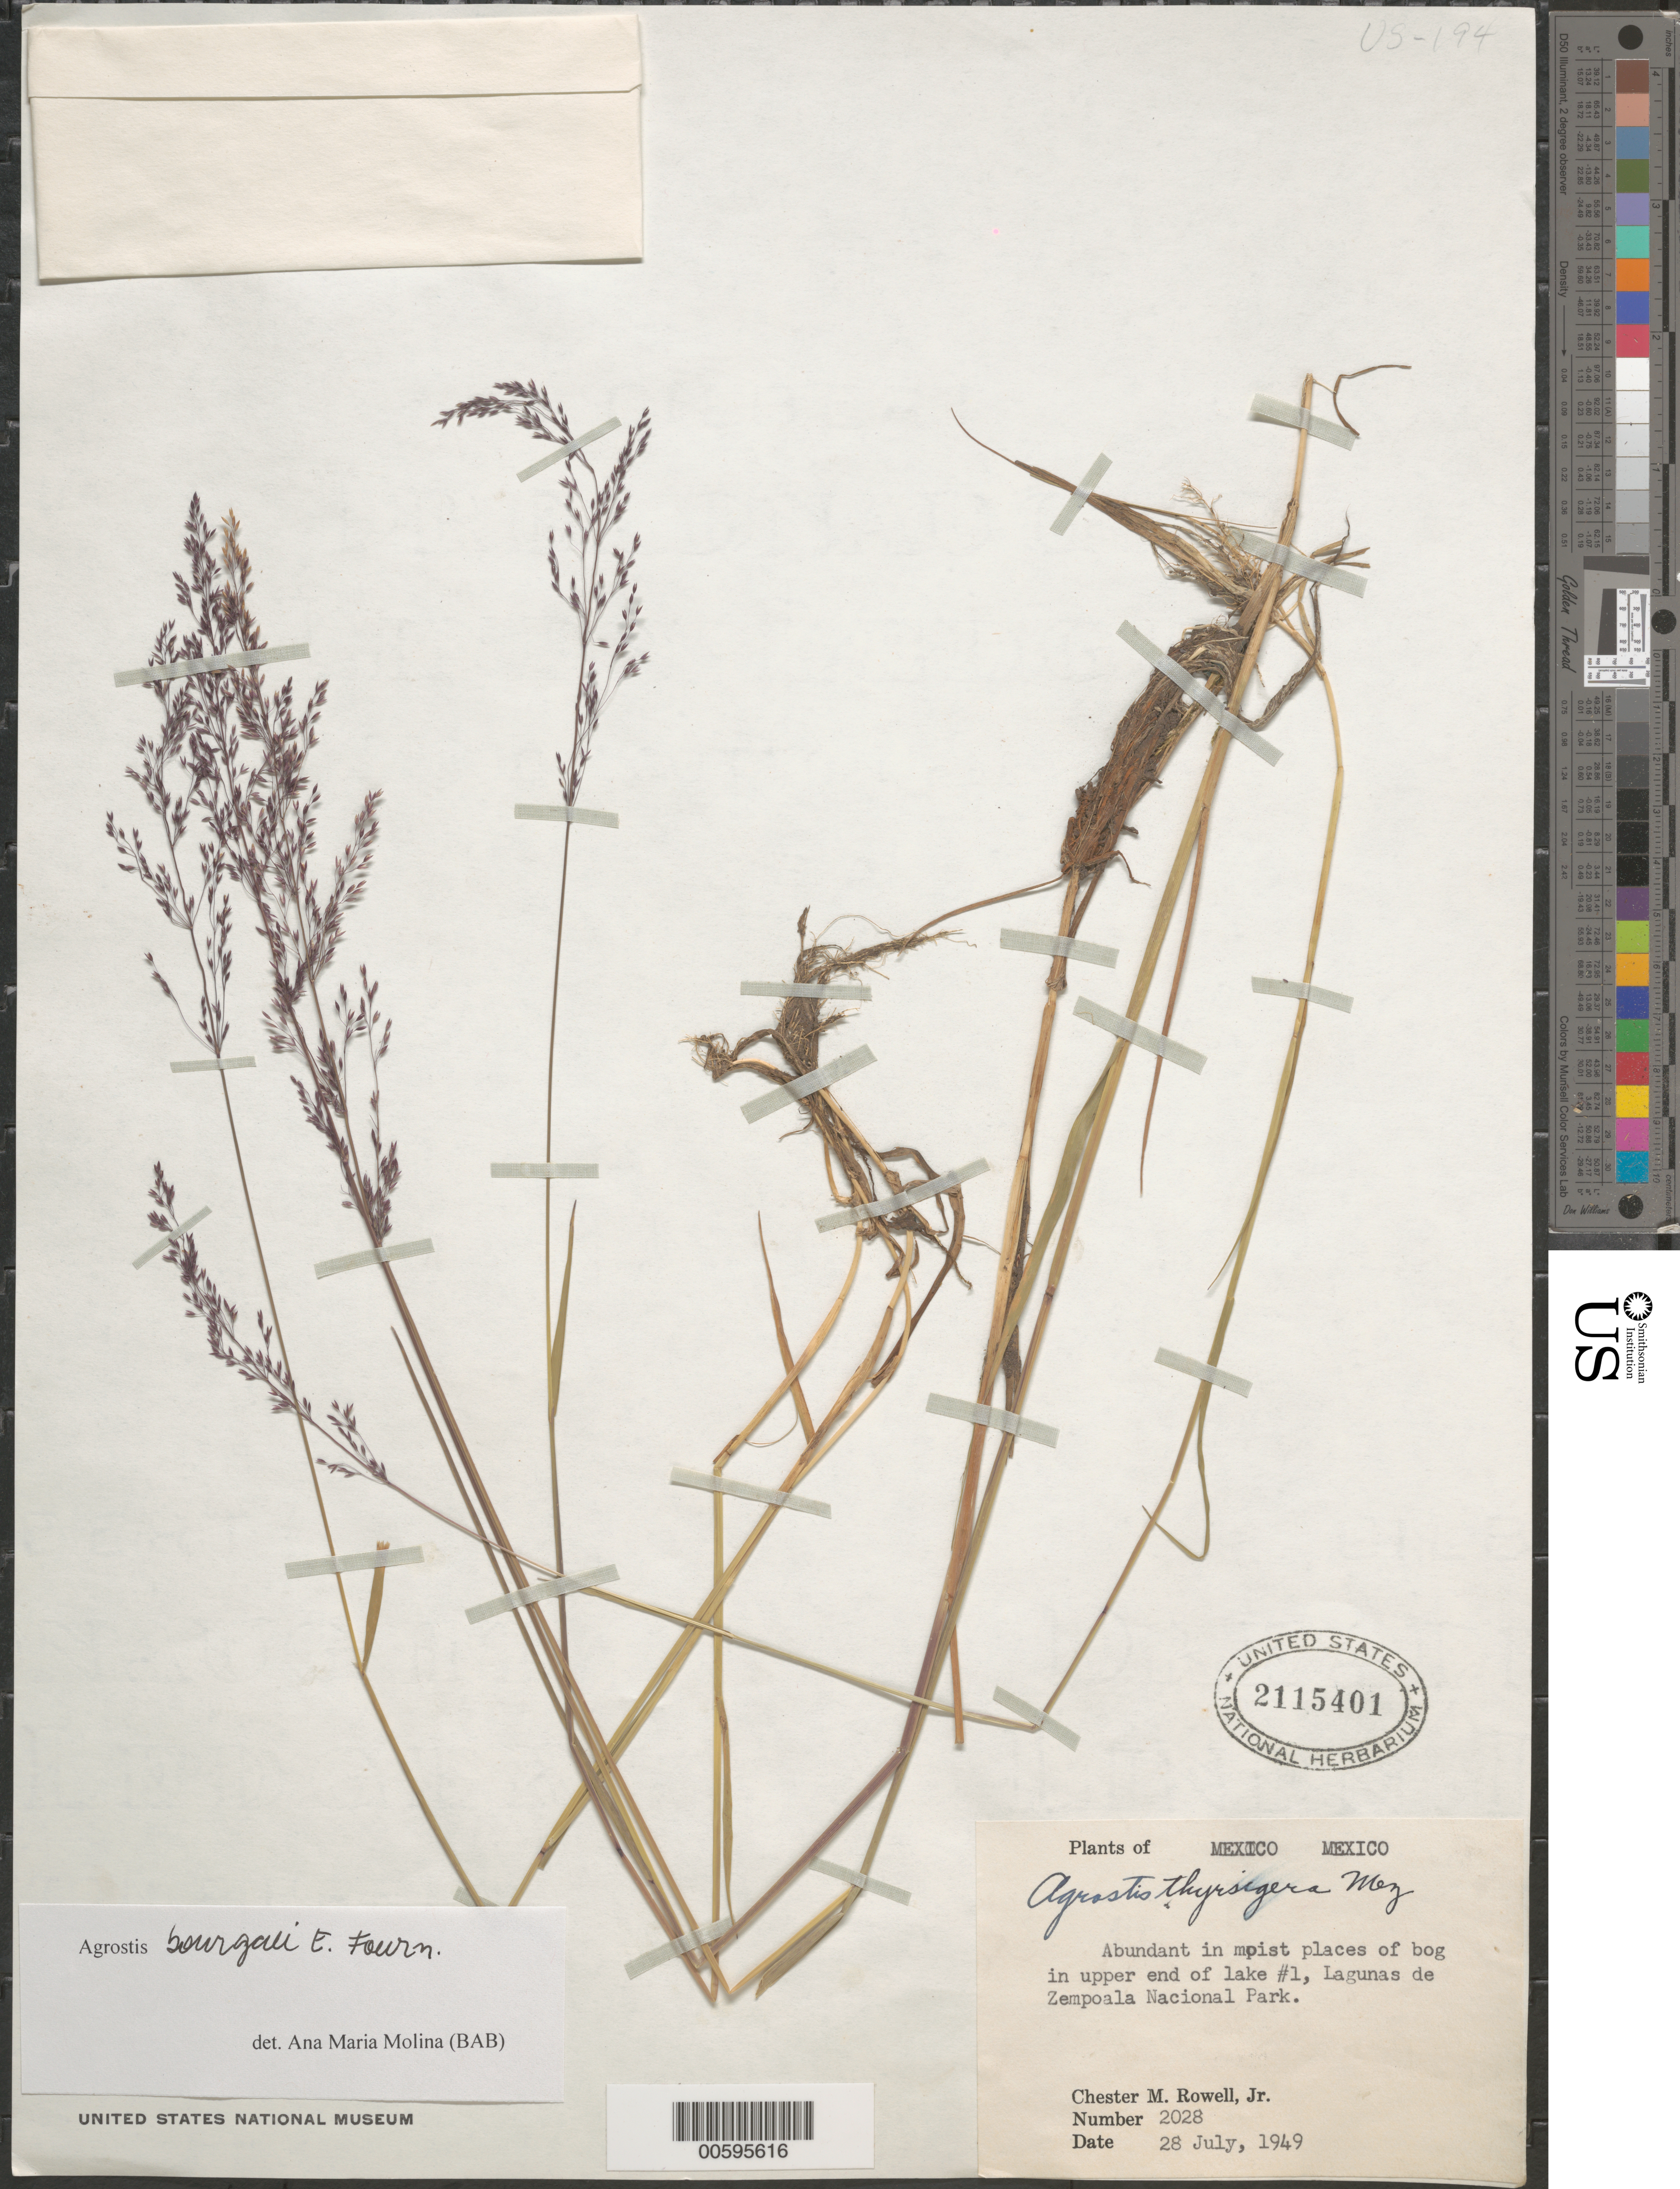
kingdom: Plantae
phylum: Tracheophyta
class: Liliopsida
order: Poales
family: Poaceae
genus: Agrostis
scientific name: Agrostis bourgaei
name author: E. Fourn.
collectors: C. M. Rowell et al.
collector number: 2028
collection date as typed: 28 Jul 1949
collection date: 1949-07-28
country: Mexico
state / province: México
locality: Upper end of lake #1, Lagunas de Zempoala Nacional Park.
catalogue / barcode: US 2115401